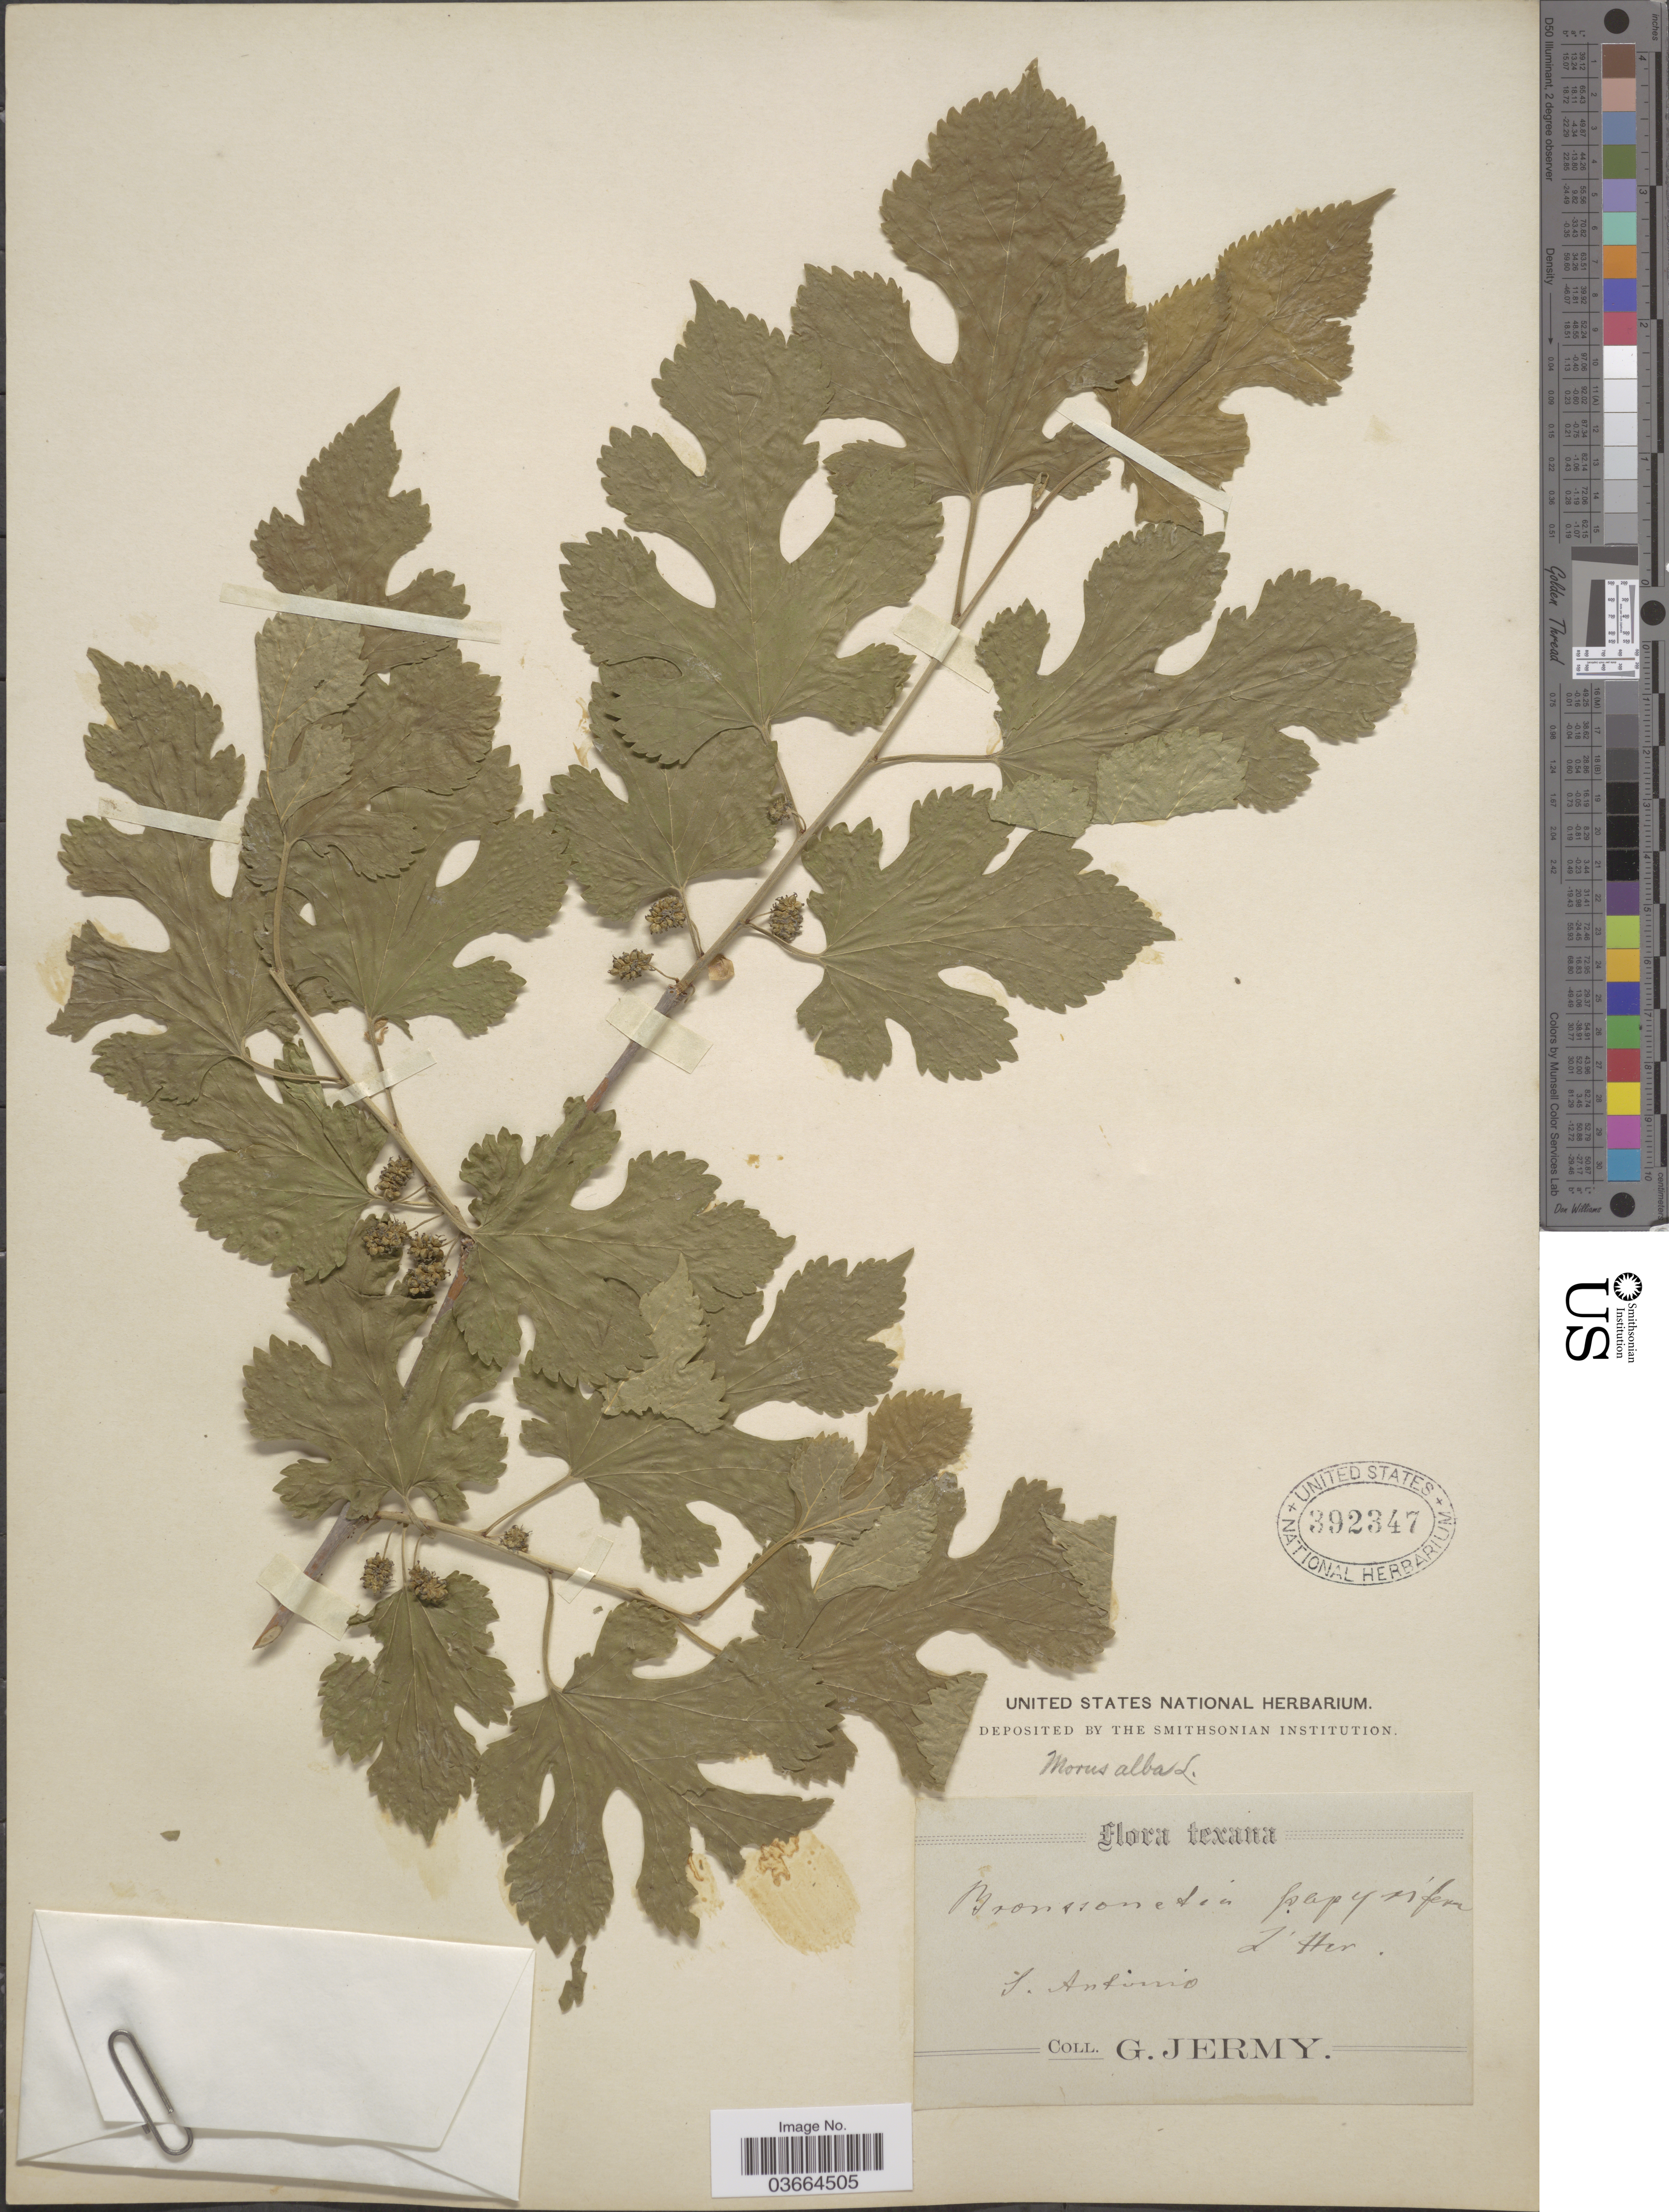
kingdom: Plantae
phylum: Tracheophyta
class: Magnoliopsida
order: Rosales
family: Moraceae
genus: Morus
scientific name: Morus alba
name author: L.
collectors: G. Jermy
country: United States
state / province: Texas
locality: S. Antonio.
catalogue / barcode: US 392347